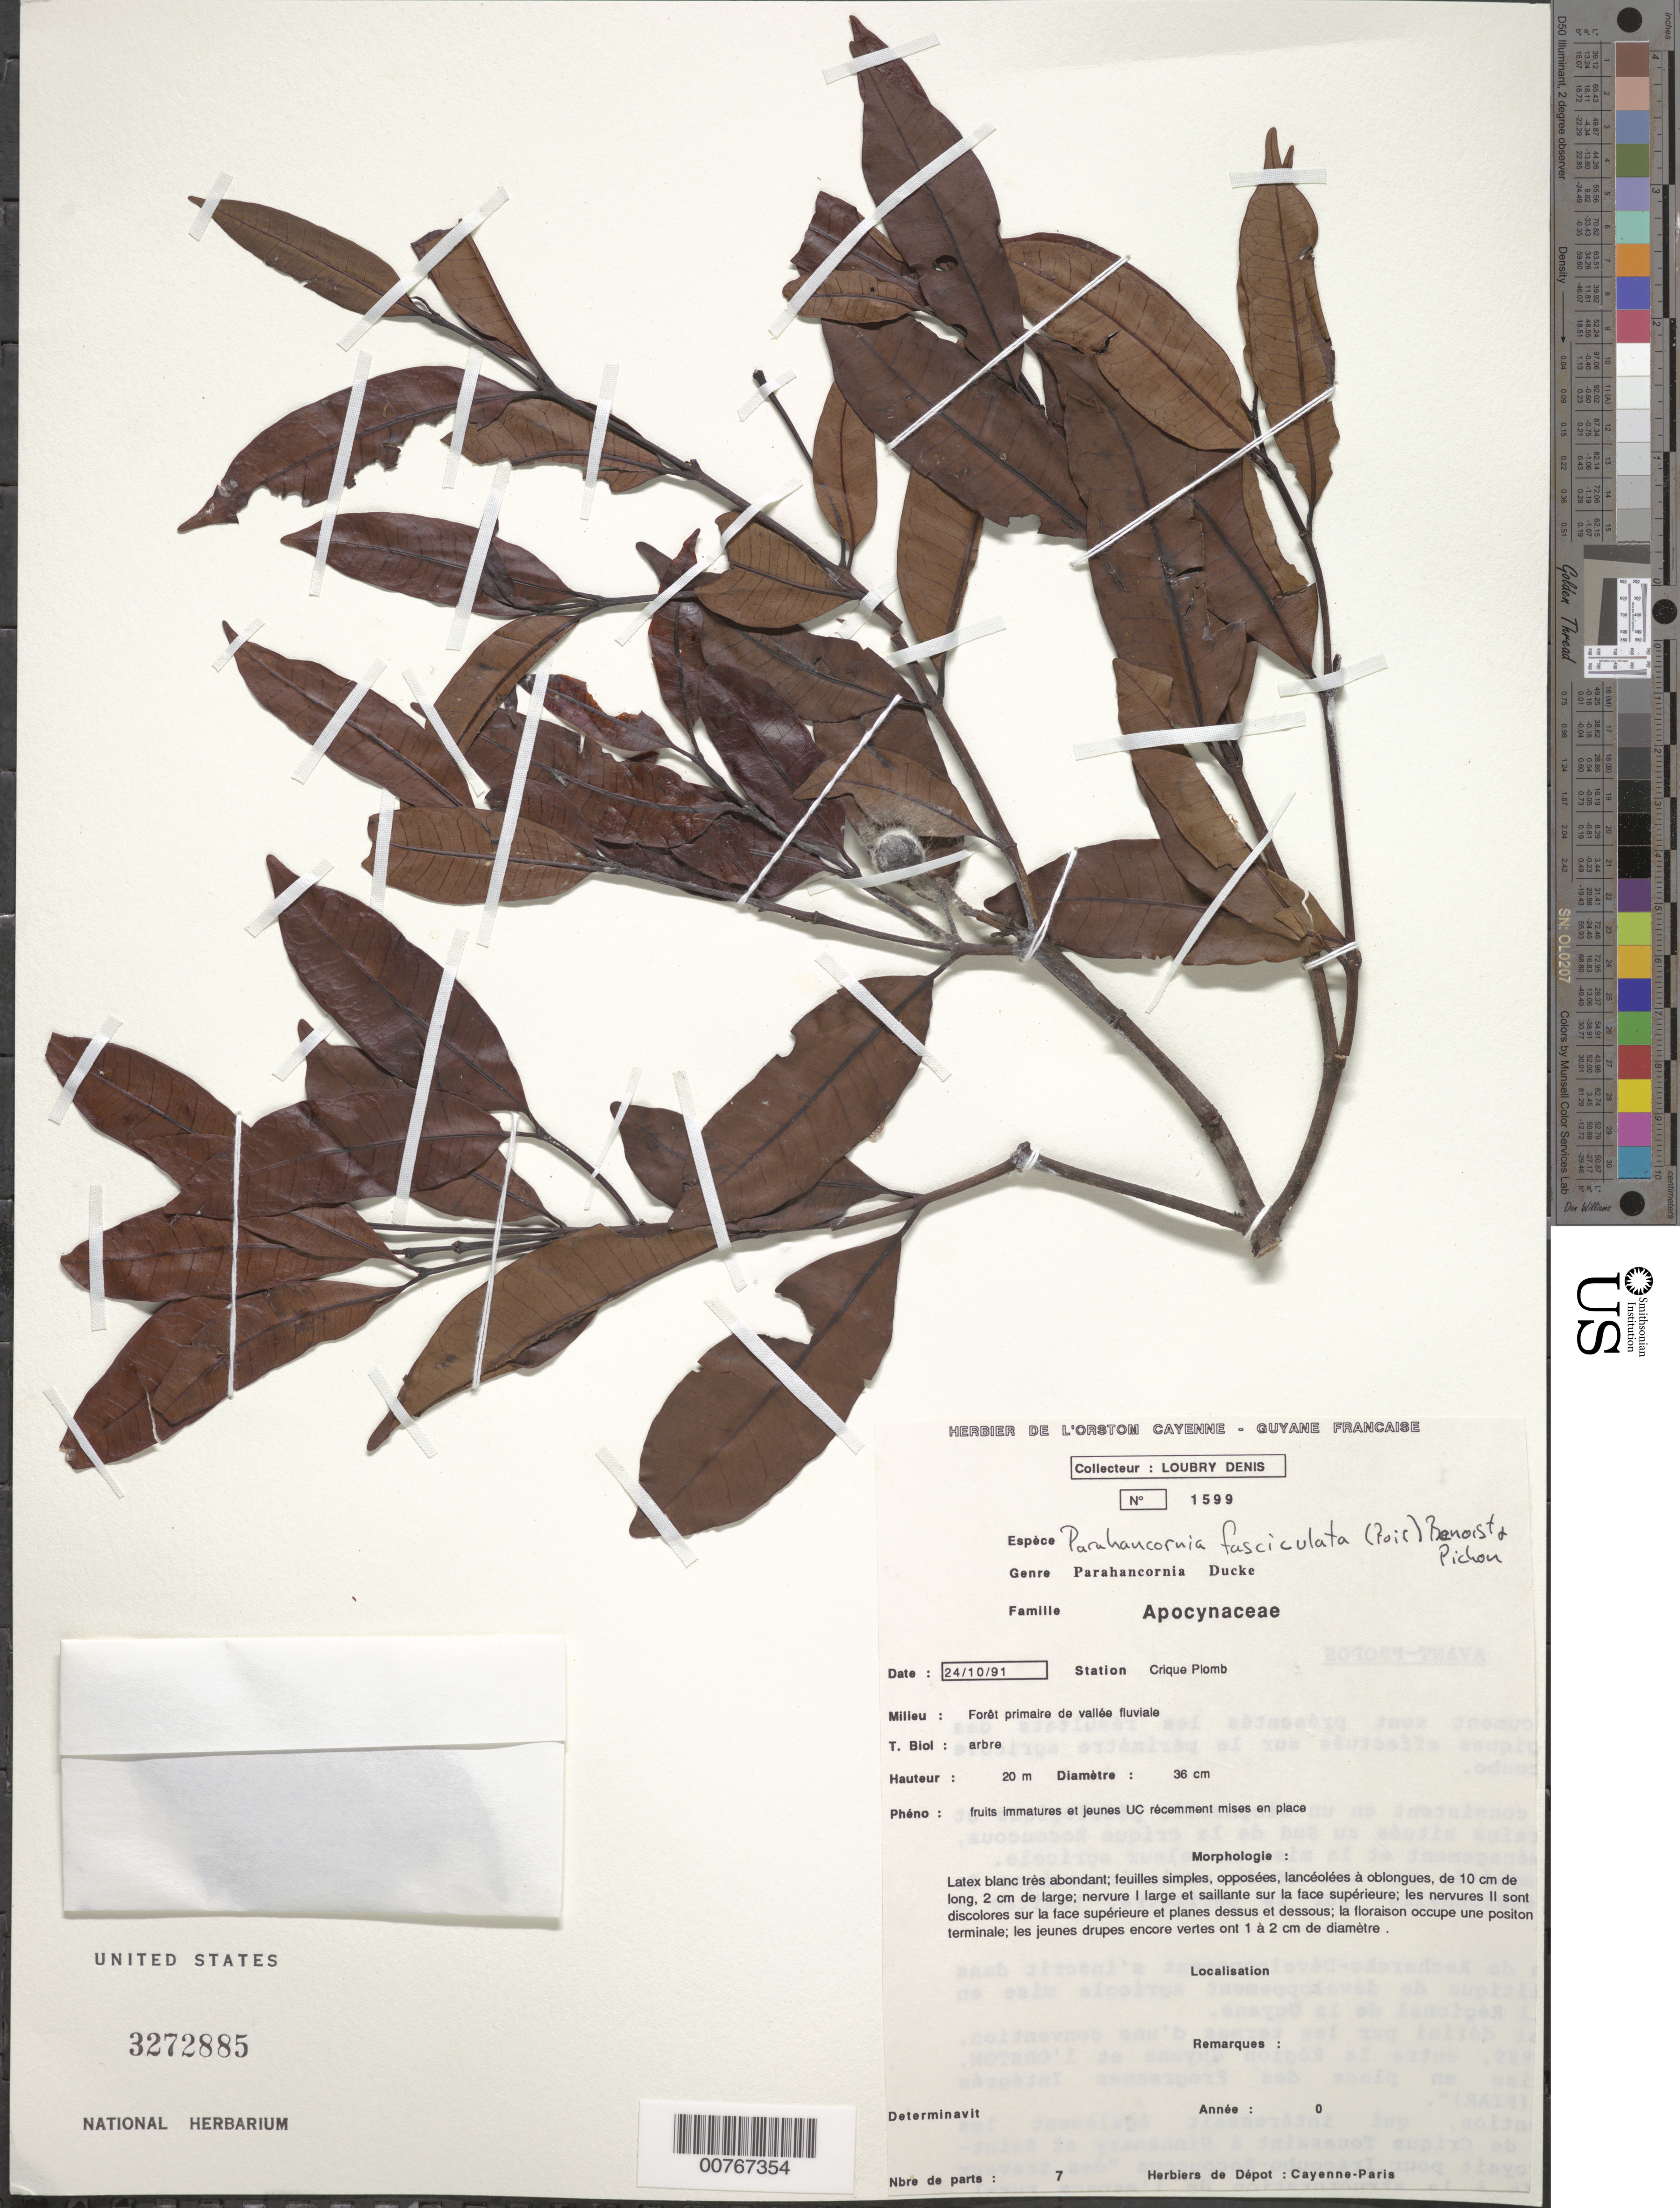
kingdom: Plantae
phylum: Tracheophyta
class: Magnoliopsida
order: Gentianales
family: Apocynaceae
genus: Parahancornia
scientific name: Parahancornia fasciculata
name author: (Poir.) Benoist ex Pichon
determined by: Loubry, D.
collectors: D. Loubry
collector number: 1599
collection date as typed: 24-Oct-91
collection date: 1991-10-24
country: French Guiana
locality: Crique Plomb, Bassin du Sinnamary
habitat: Forêt primaire de vallee fluviale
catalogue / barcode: US 3272885